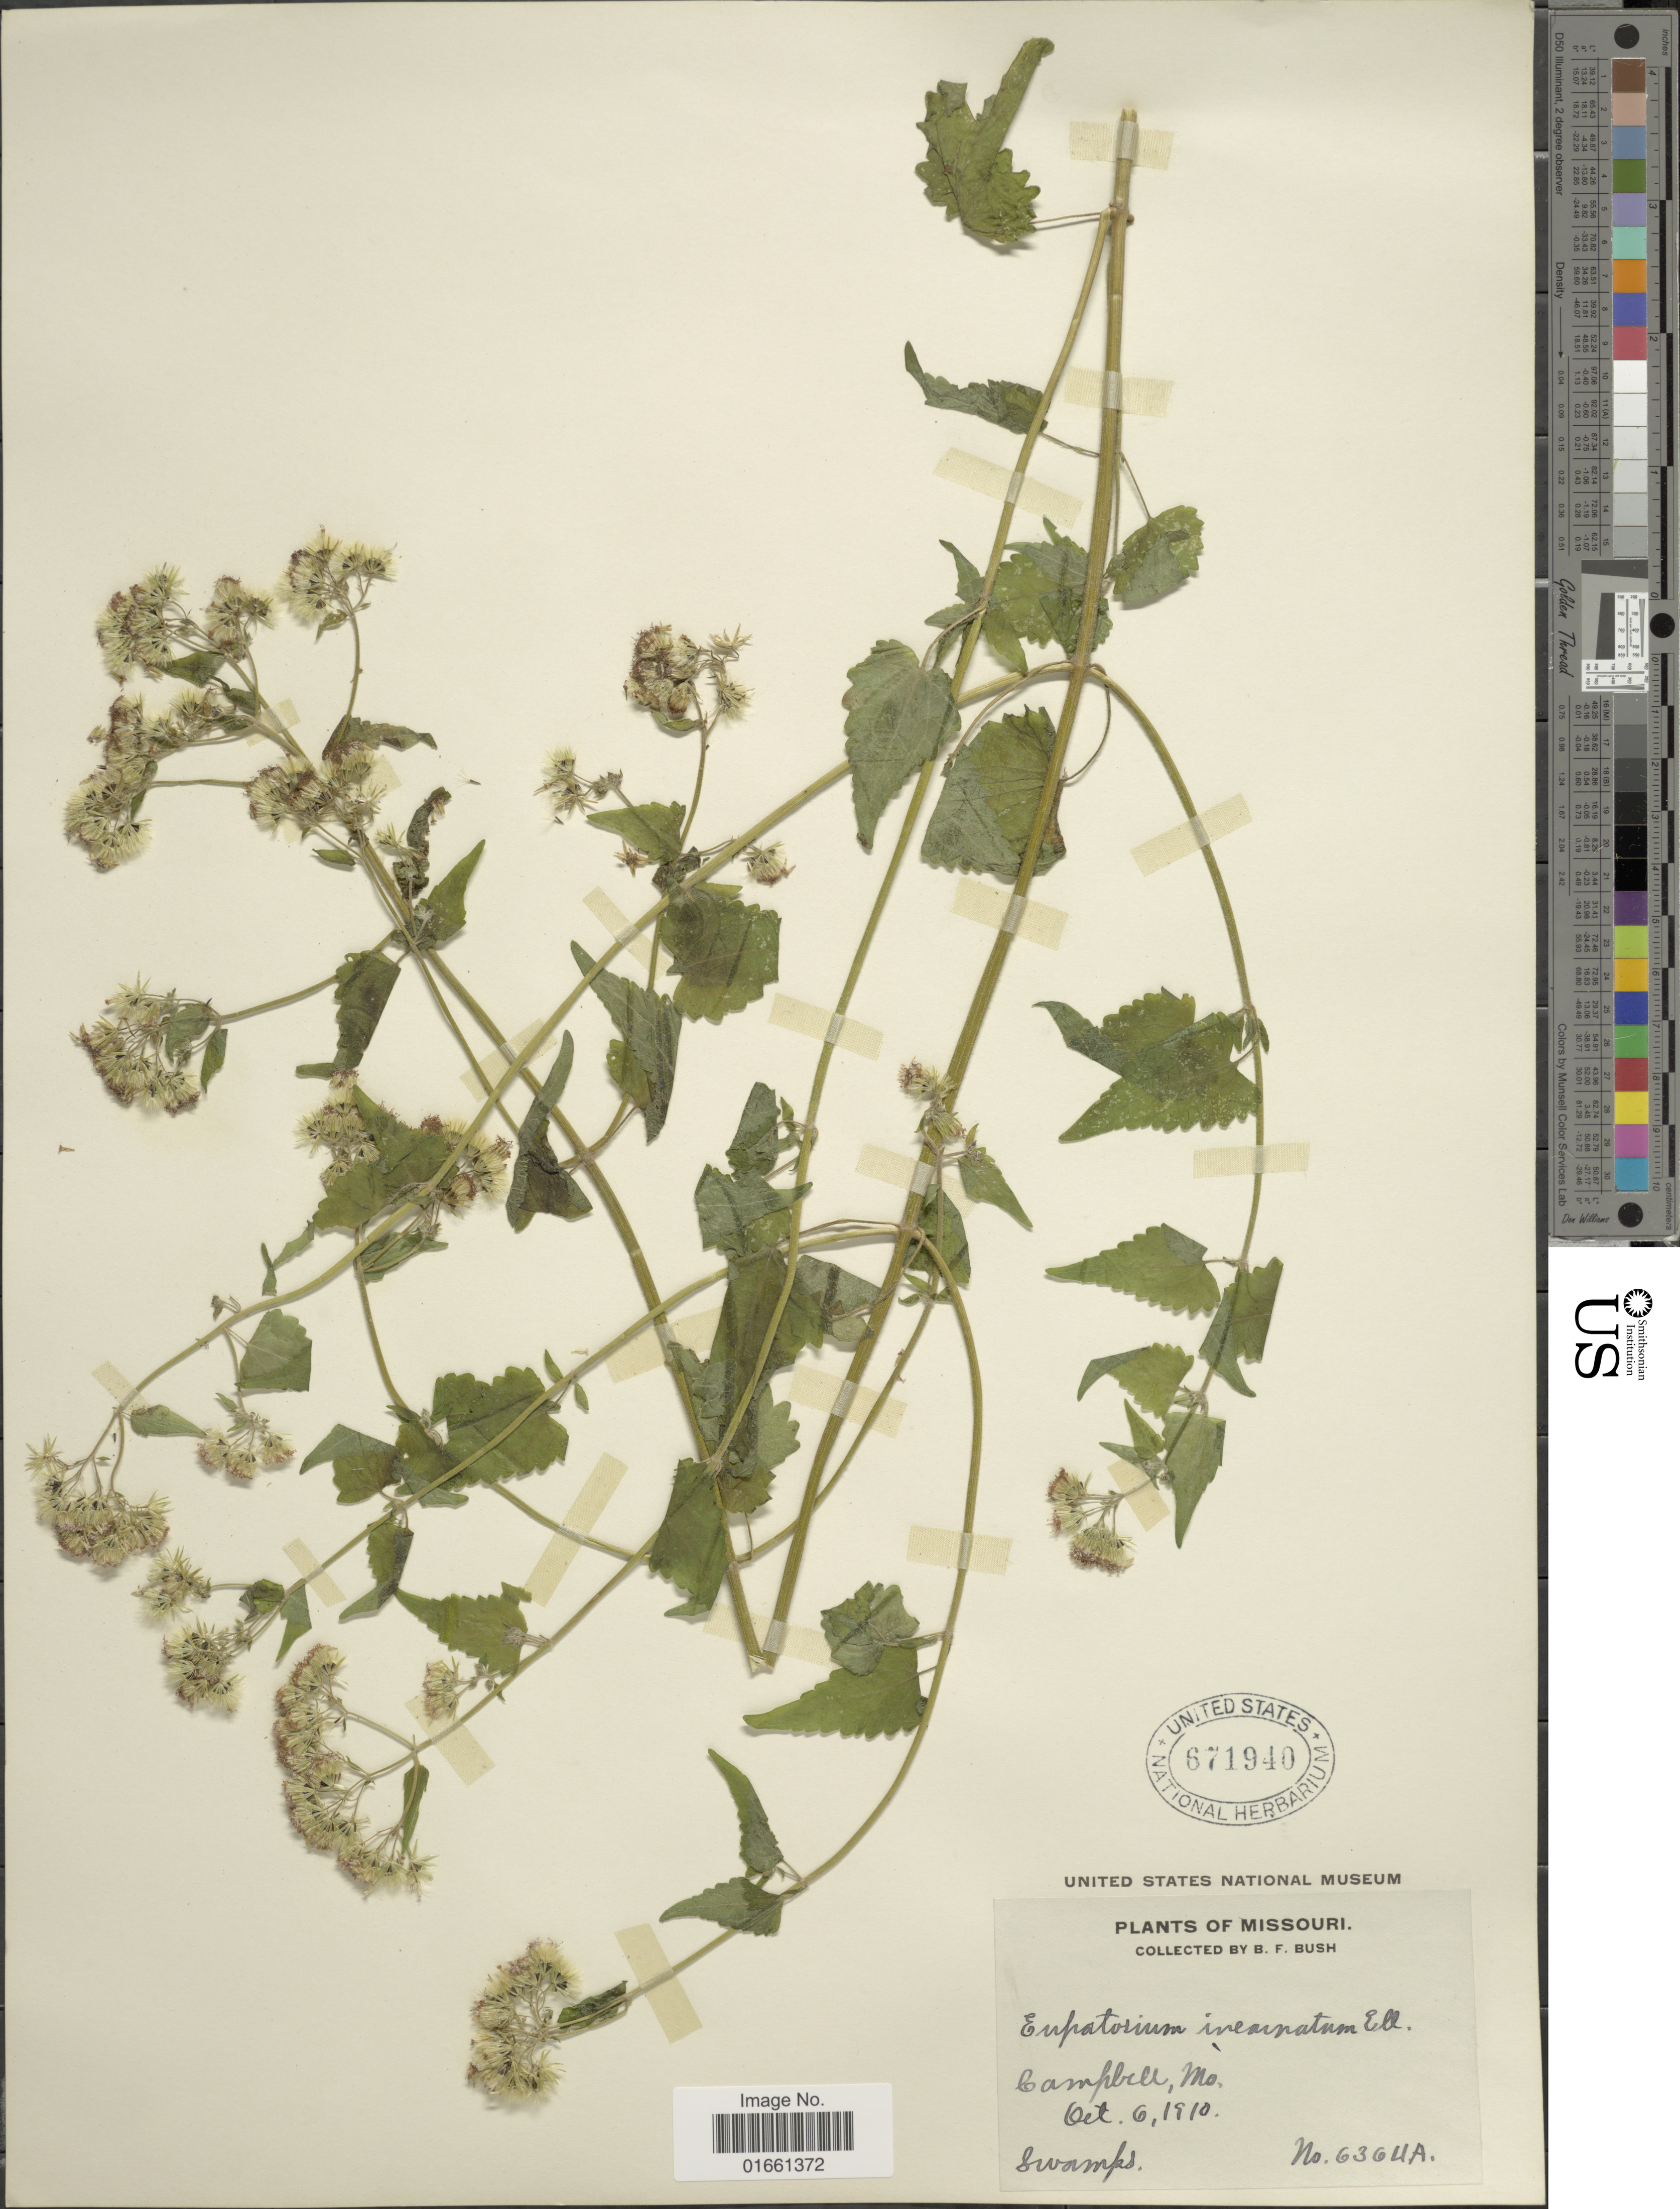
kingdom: Plantae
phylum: Tracheophyta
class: Magnoliopsida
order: Asterales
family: Asteraceae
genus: Fleischmannia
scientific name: Fleischmannia incarnata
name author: (Walter) R.M. King & H. Rob.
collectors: B. F. Bush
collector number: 6364 A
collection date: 1910-10-06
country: United States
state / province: Missouri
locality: Campbell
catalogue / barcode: US 671940